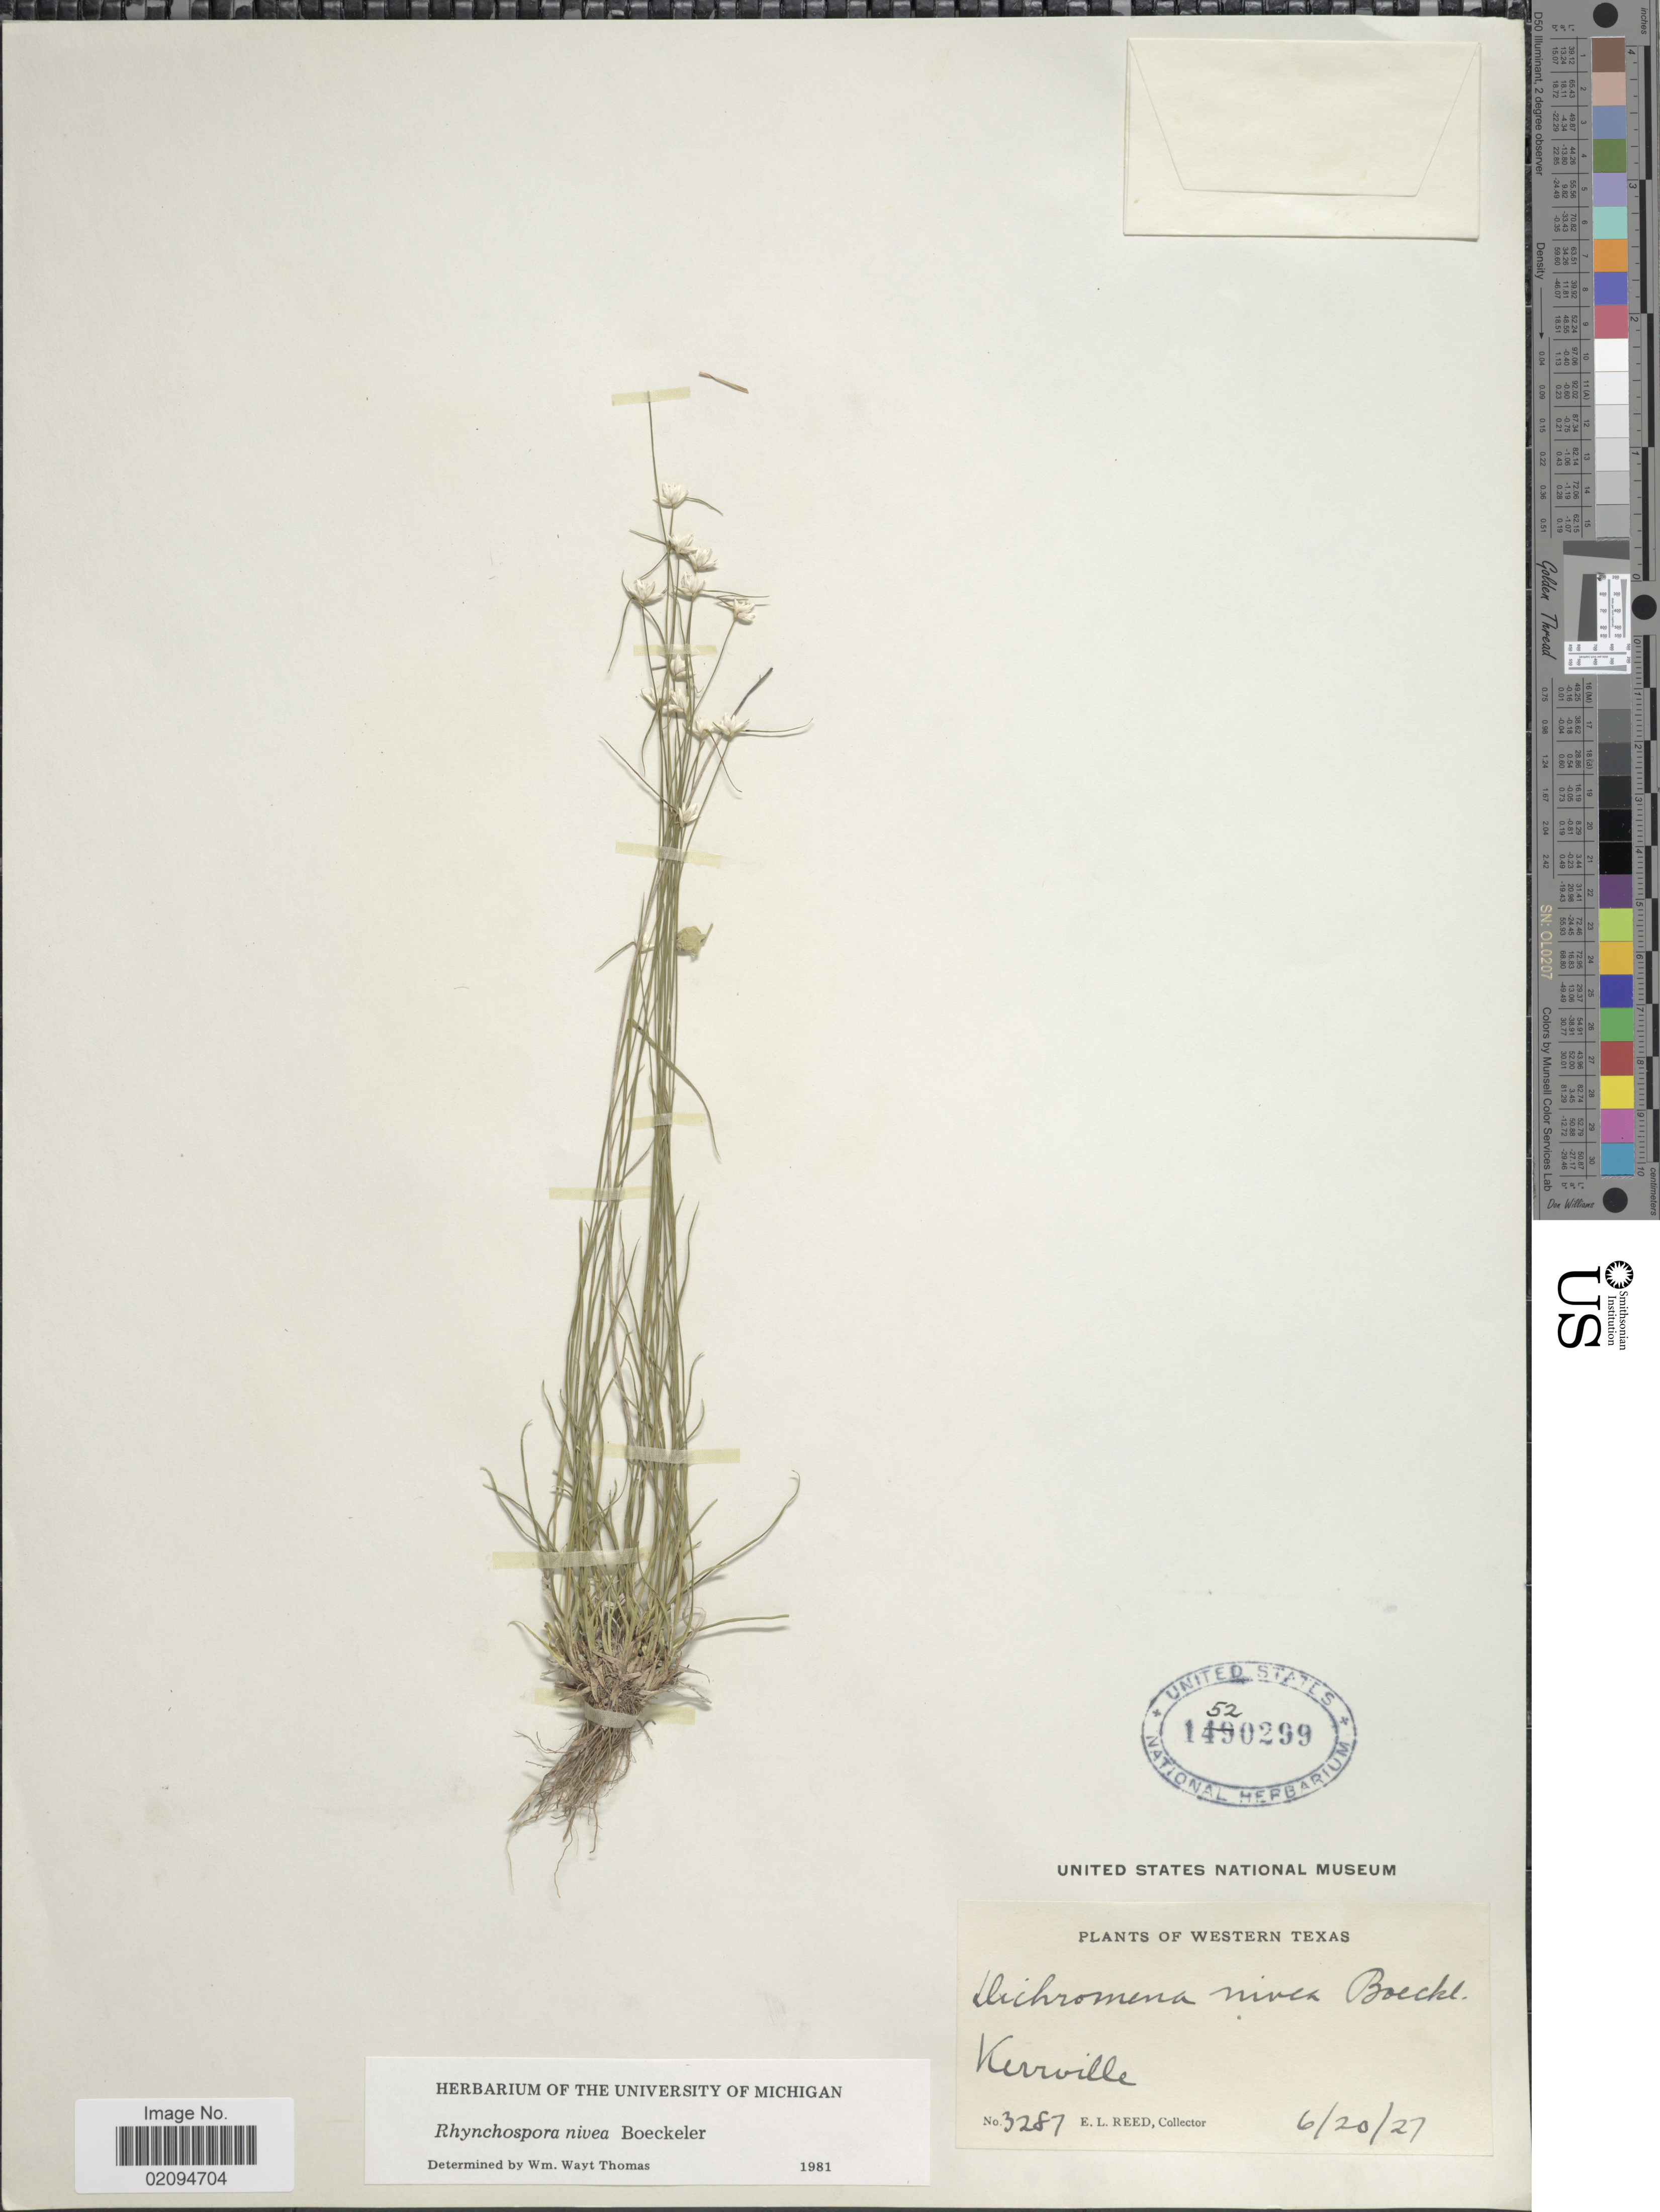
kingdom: Plantae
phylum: Tracheophyta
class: Liliopsida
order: Poales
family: Cyperaceae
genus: Rhynchospora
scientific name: Rhynchospora nivea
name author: Boeckeler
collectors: E. Reed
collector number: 3287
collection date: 1927-06-20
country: United States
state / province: Texas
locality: Western Texas, Kerrville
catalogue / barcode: US 1520299